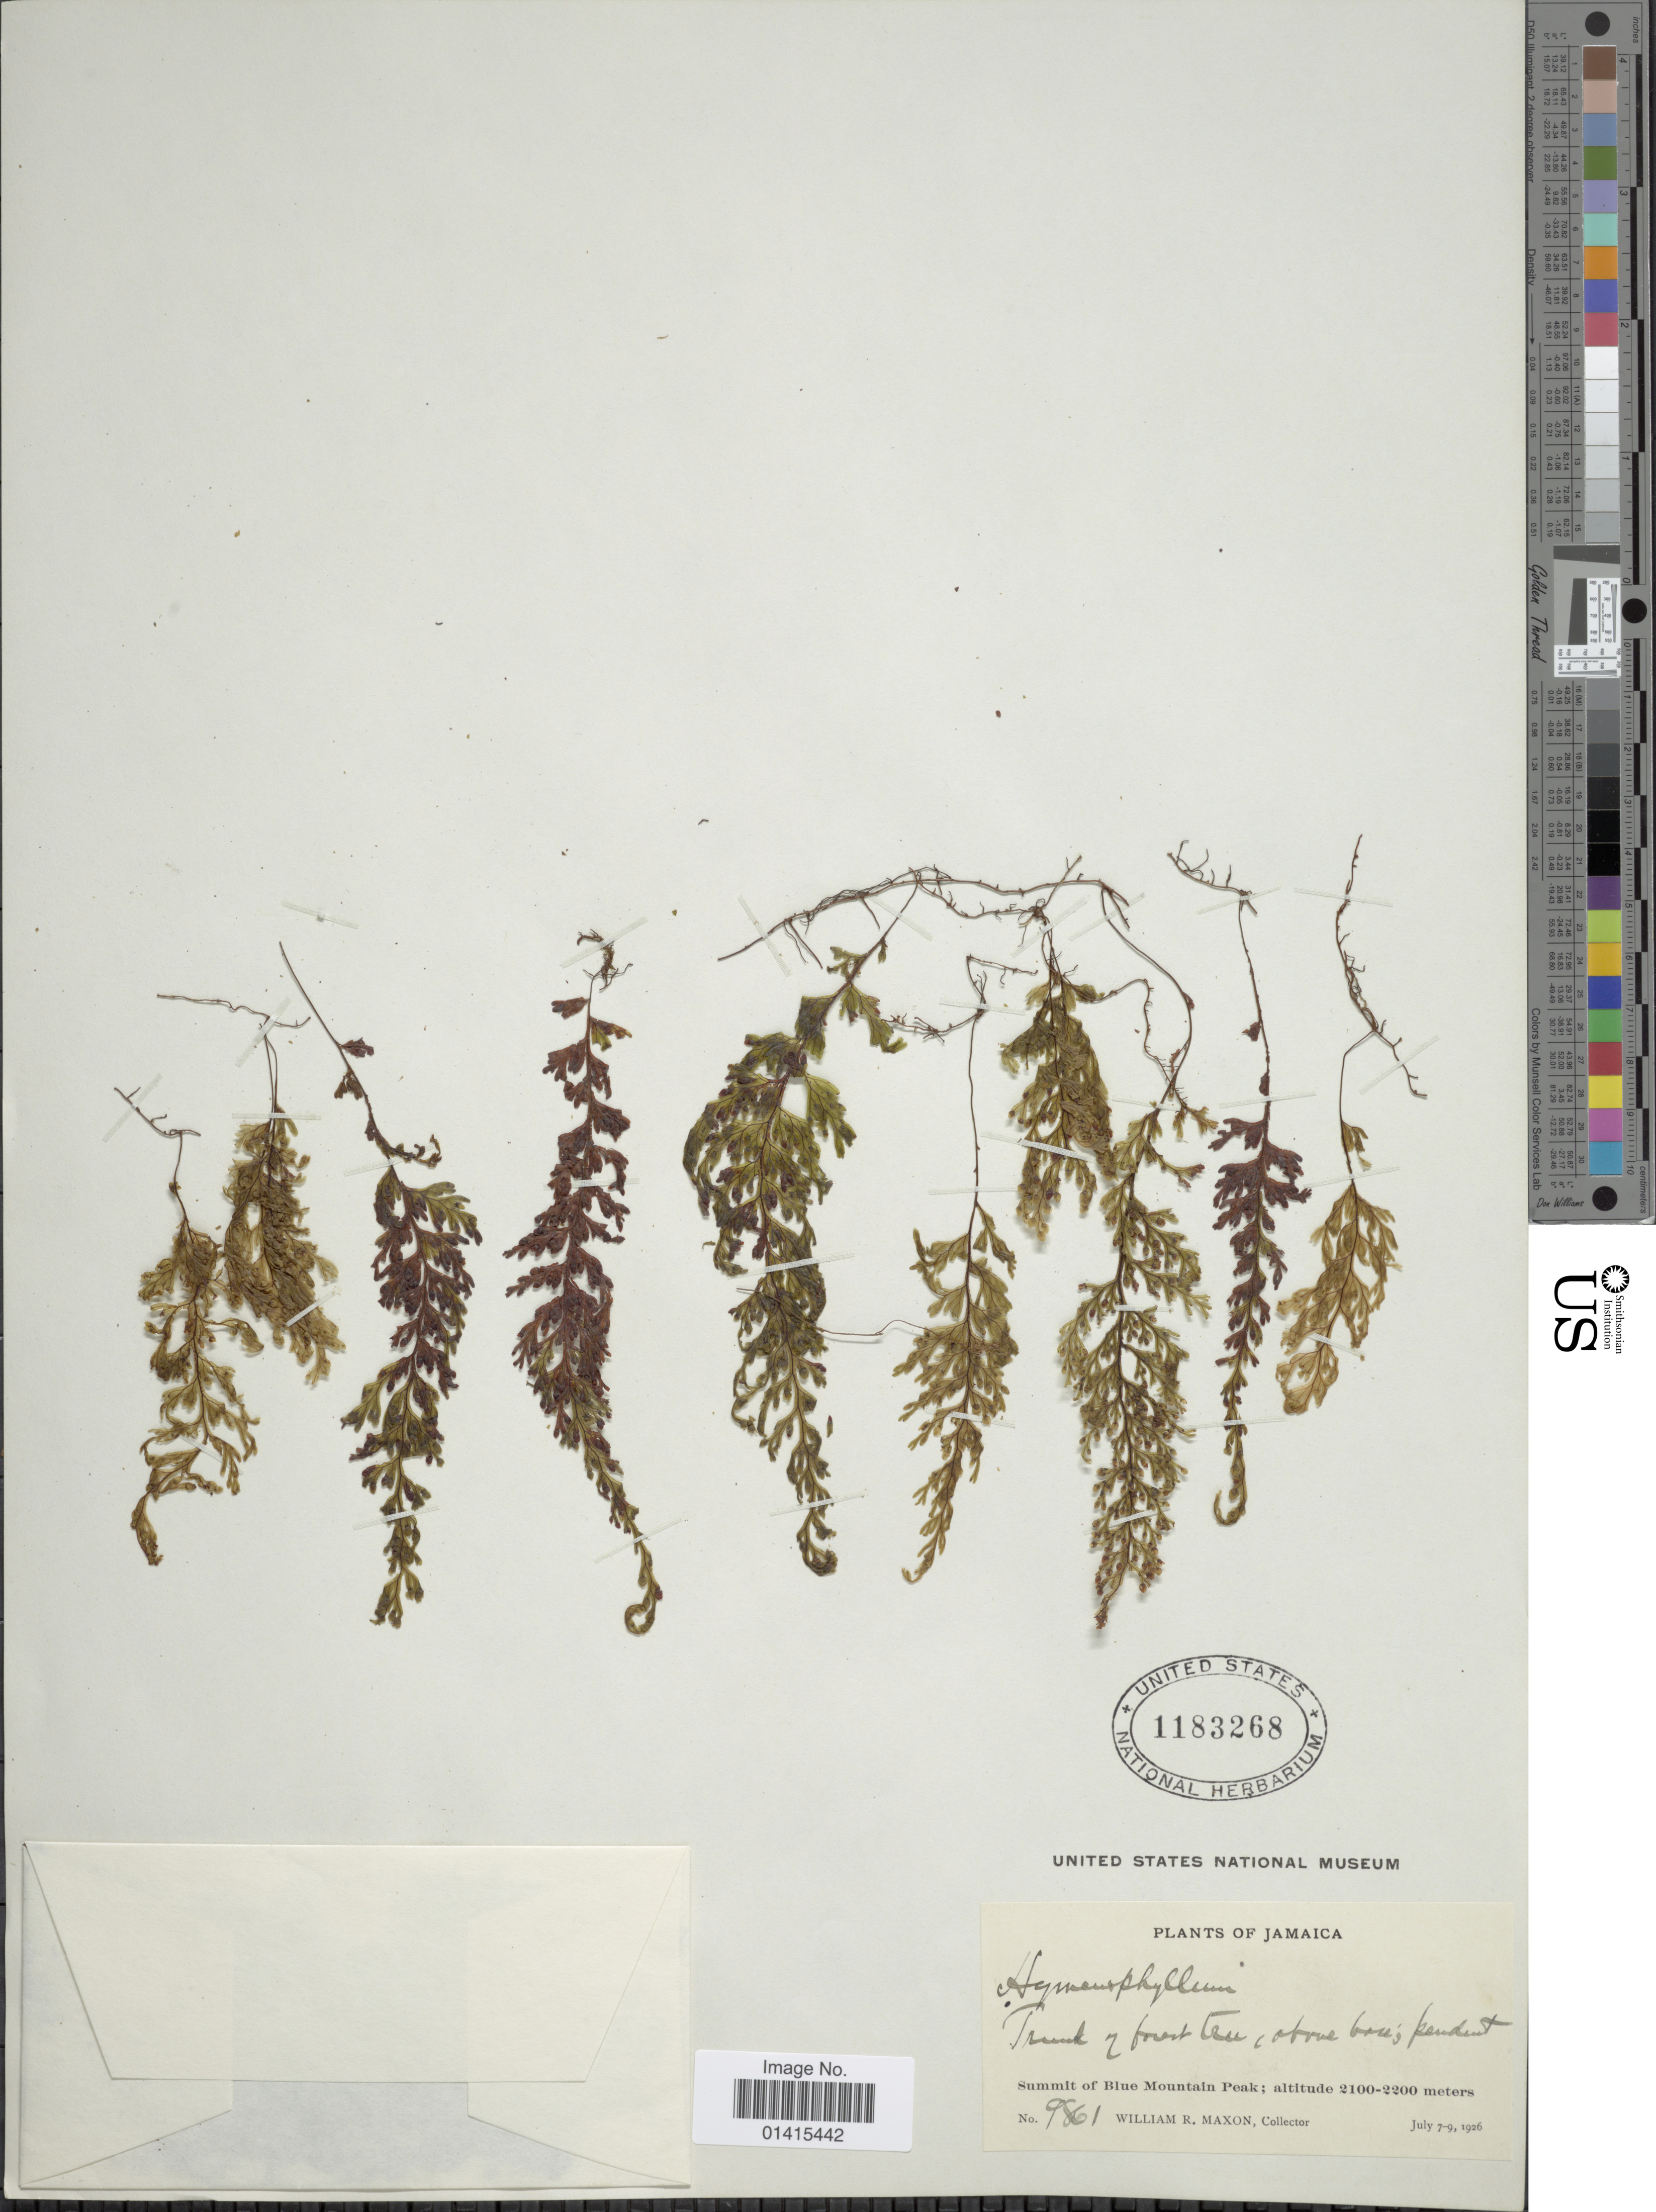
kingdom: Plantae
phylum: Tracheophyta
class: Polypodiopsida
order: Hymenophyllales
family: Hymenophyllaceae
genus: Hymenophyllum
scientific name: Hymenophyllum polyanthos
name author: (Sw.) Sw.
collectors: W. R. Maxon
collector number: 9861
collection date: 1926-07-07/1926-07-09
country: Jamaica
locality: Summit of Blue Mountain Peak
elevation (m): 2100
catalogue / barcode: US 1183268